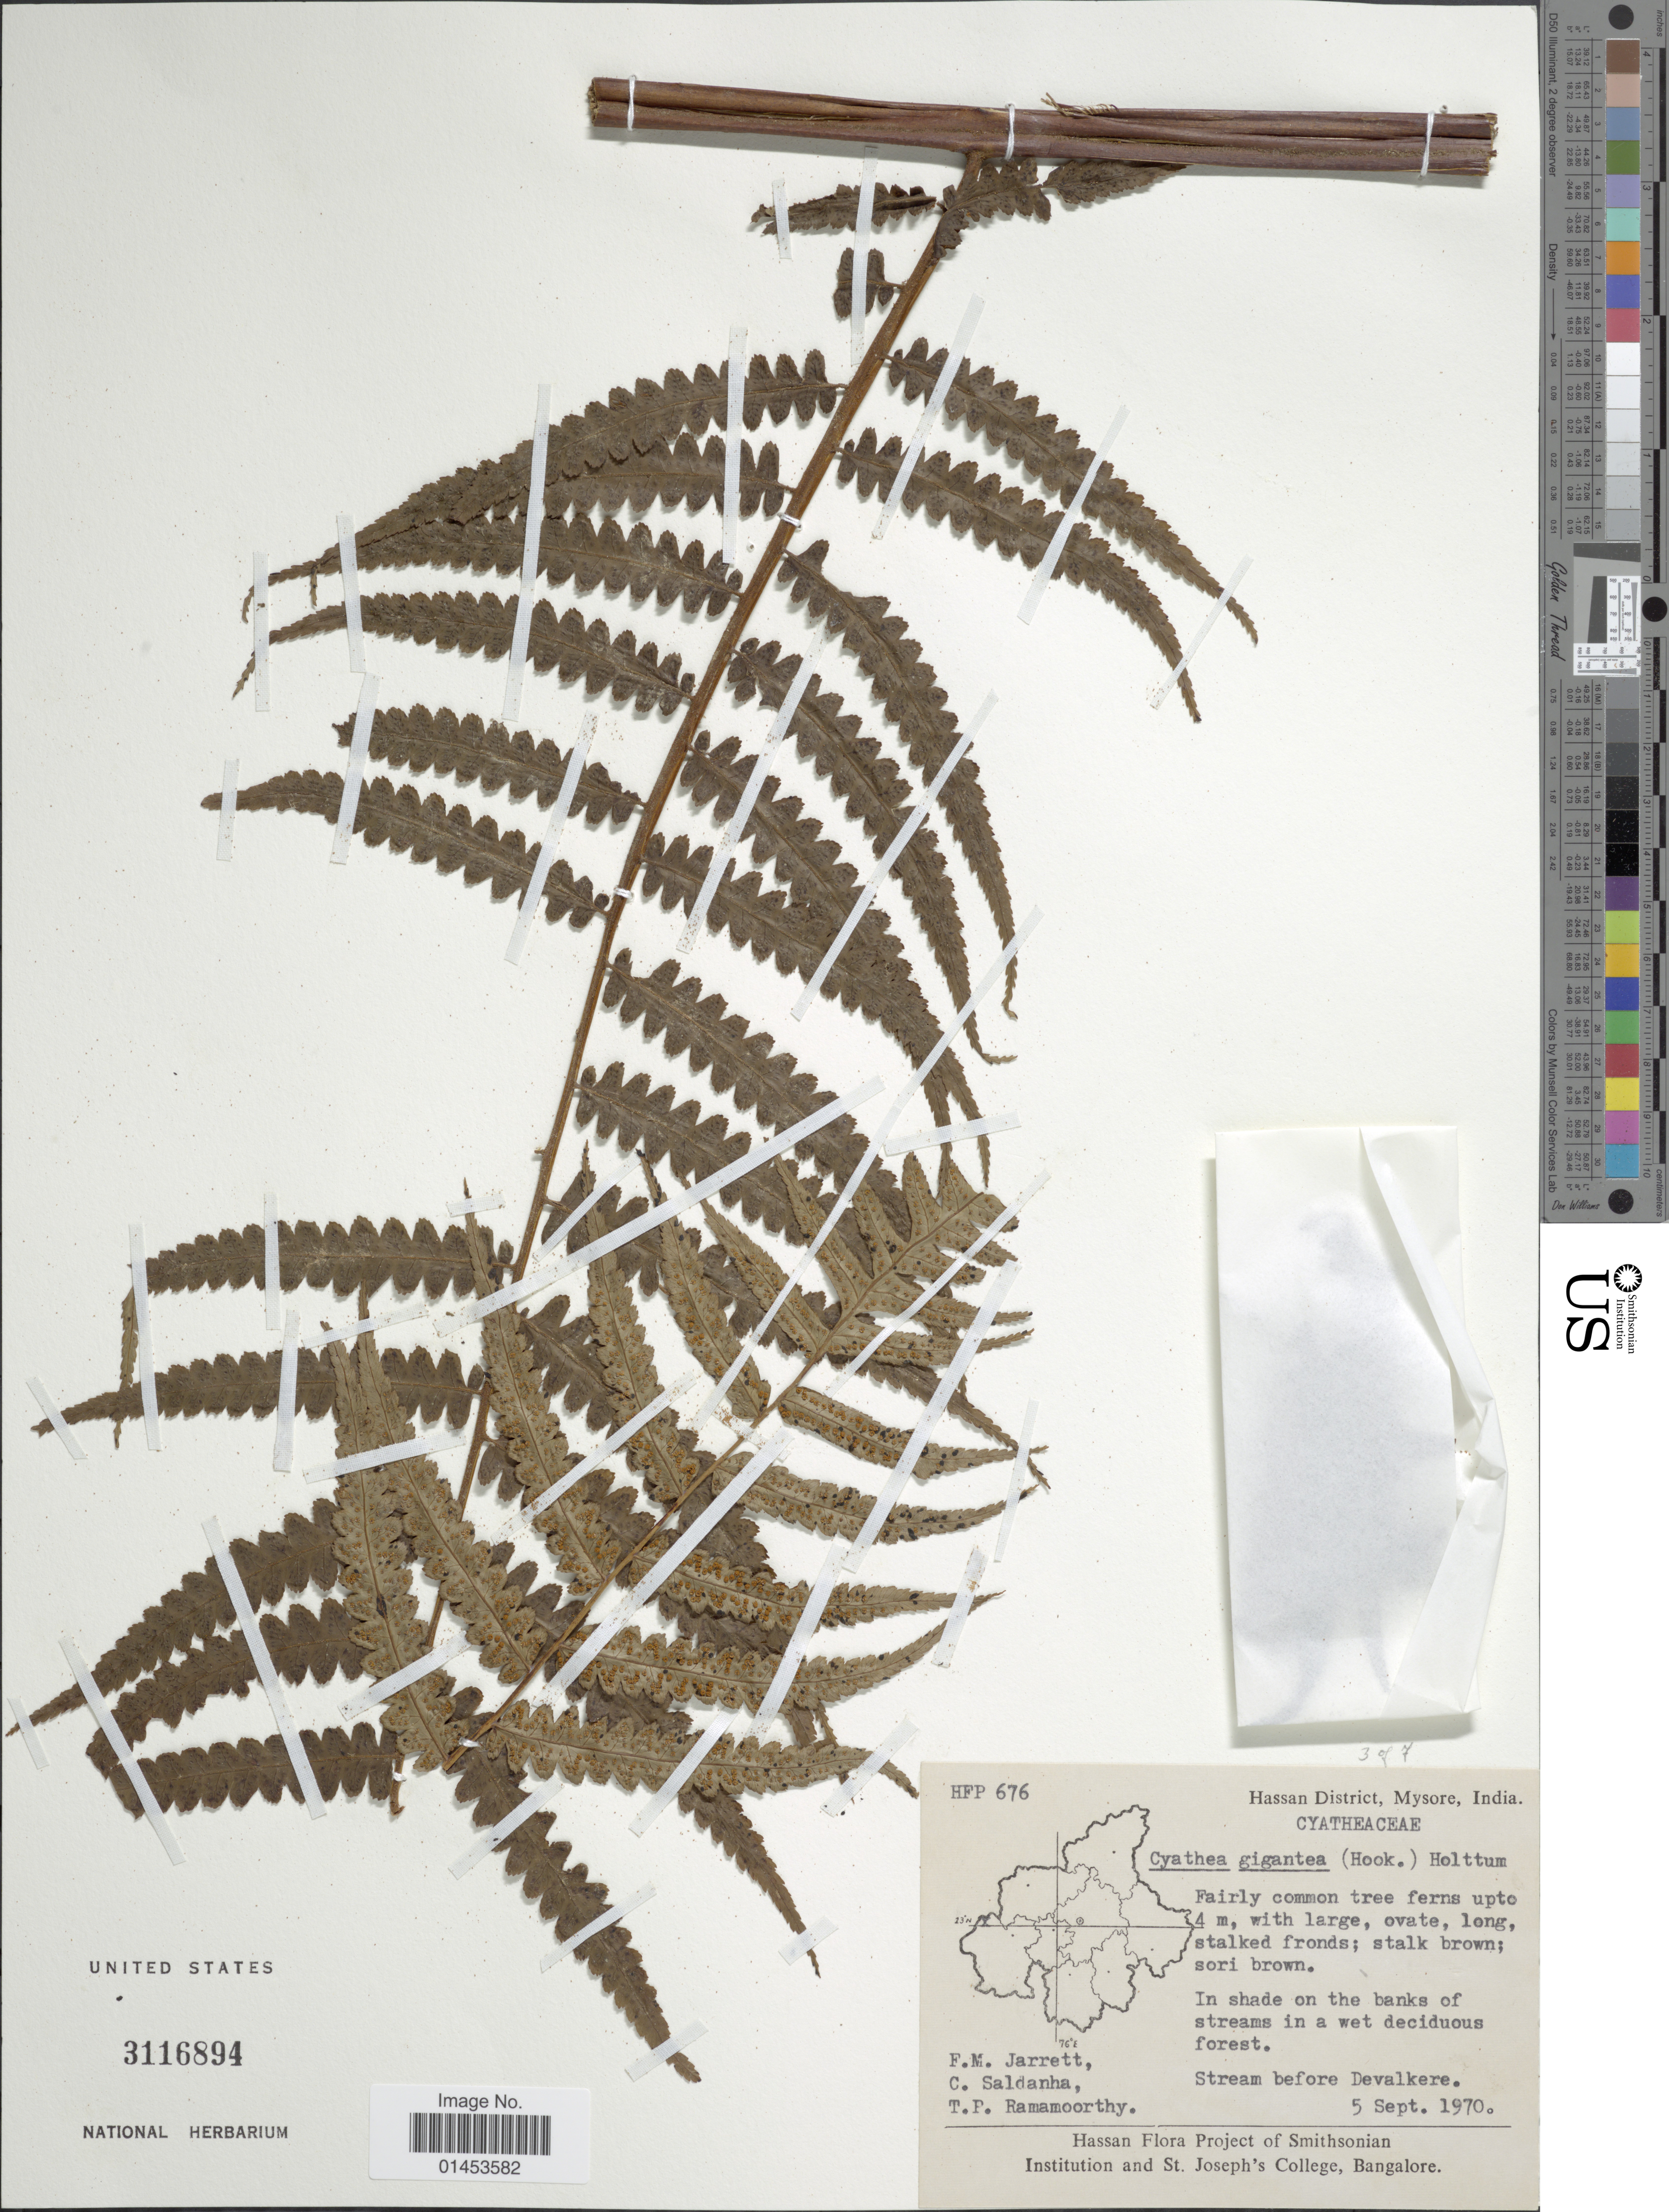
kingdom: Plantae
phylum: Tracheophyta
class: Polypodiopsida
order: Cyatheales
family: Cyatheaceae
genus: Cyathea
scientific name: Cyathea gigantea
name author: (Wall. ex Hook.) Holttum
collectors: F. M. Jarrett, C. Saldanha & T. P. Ramamoorthy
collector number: HFP676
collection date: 1970-09-05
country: India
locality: Hassan District, Mysore, India, in shade on the banks of streams in a wet deciduous forest, stream before Devalkere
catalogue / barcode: US 3116894